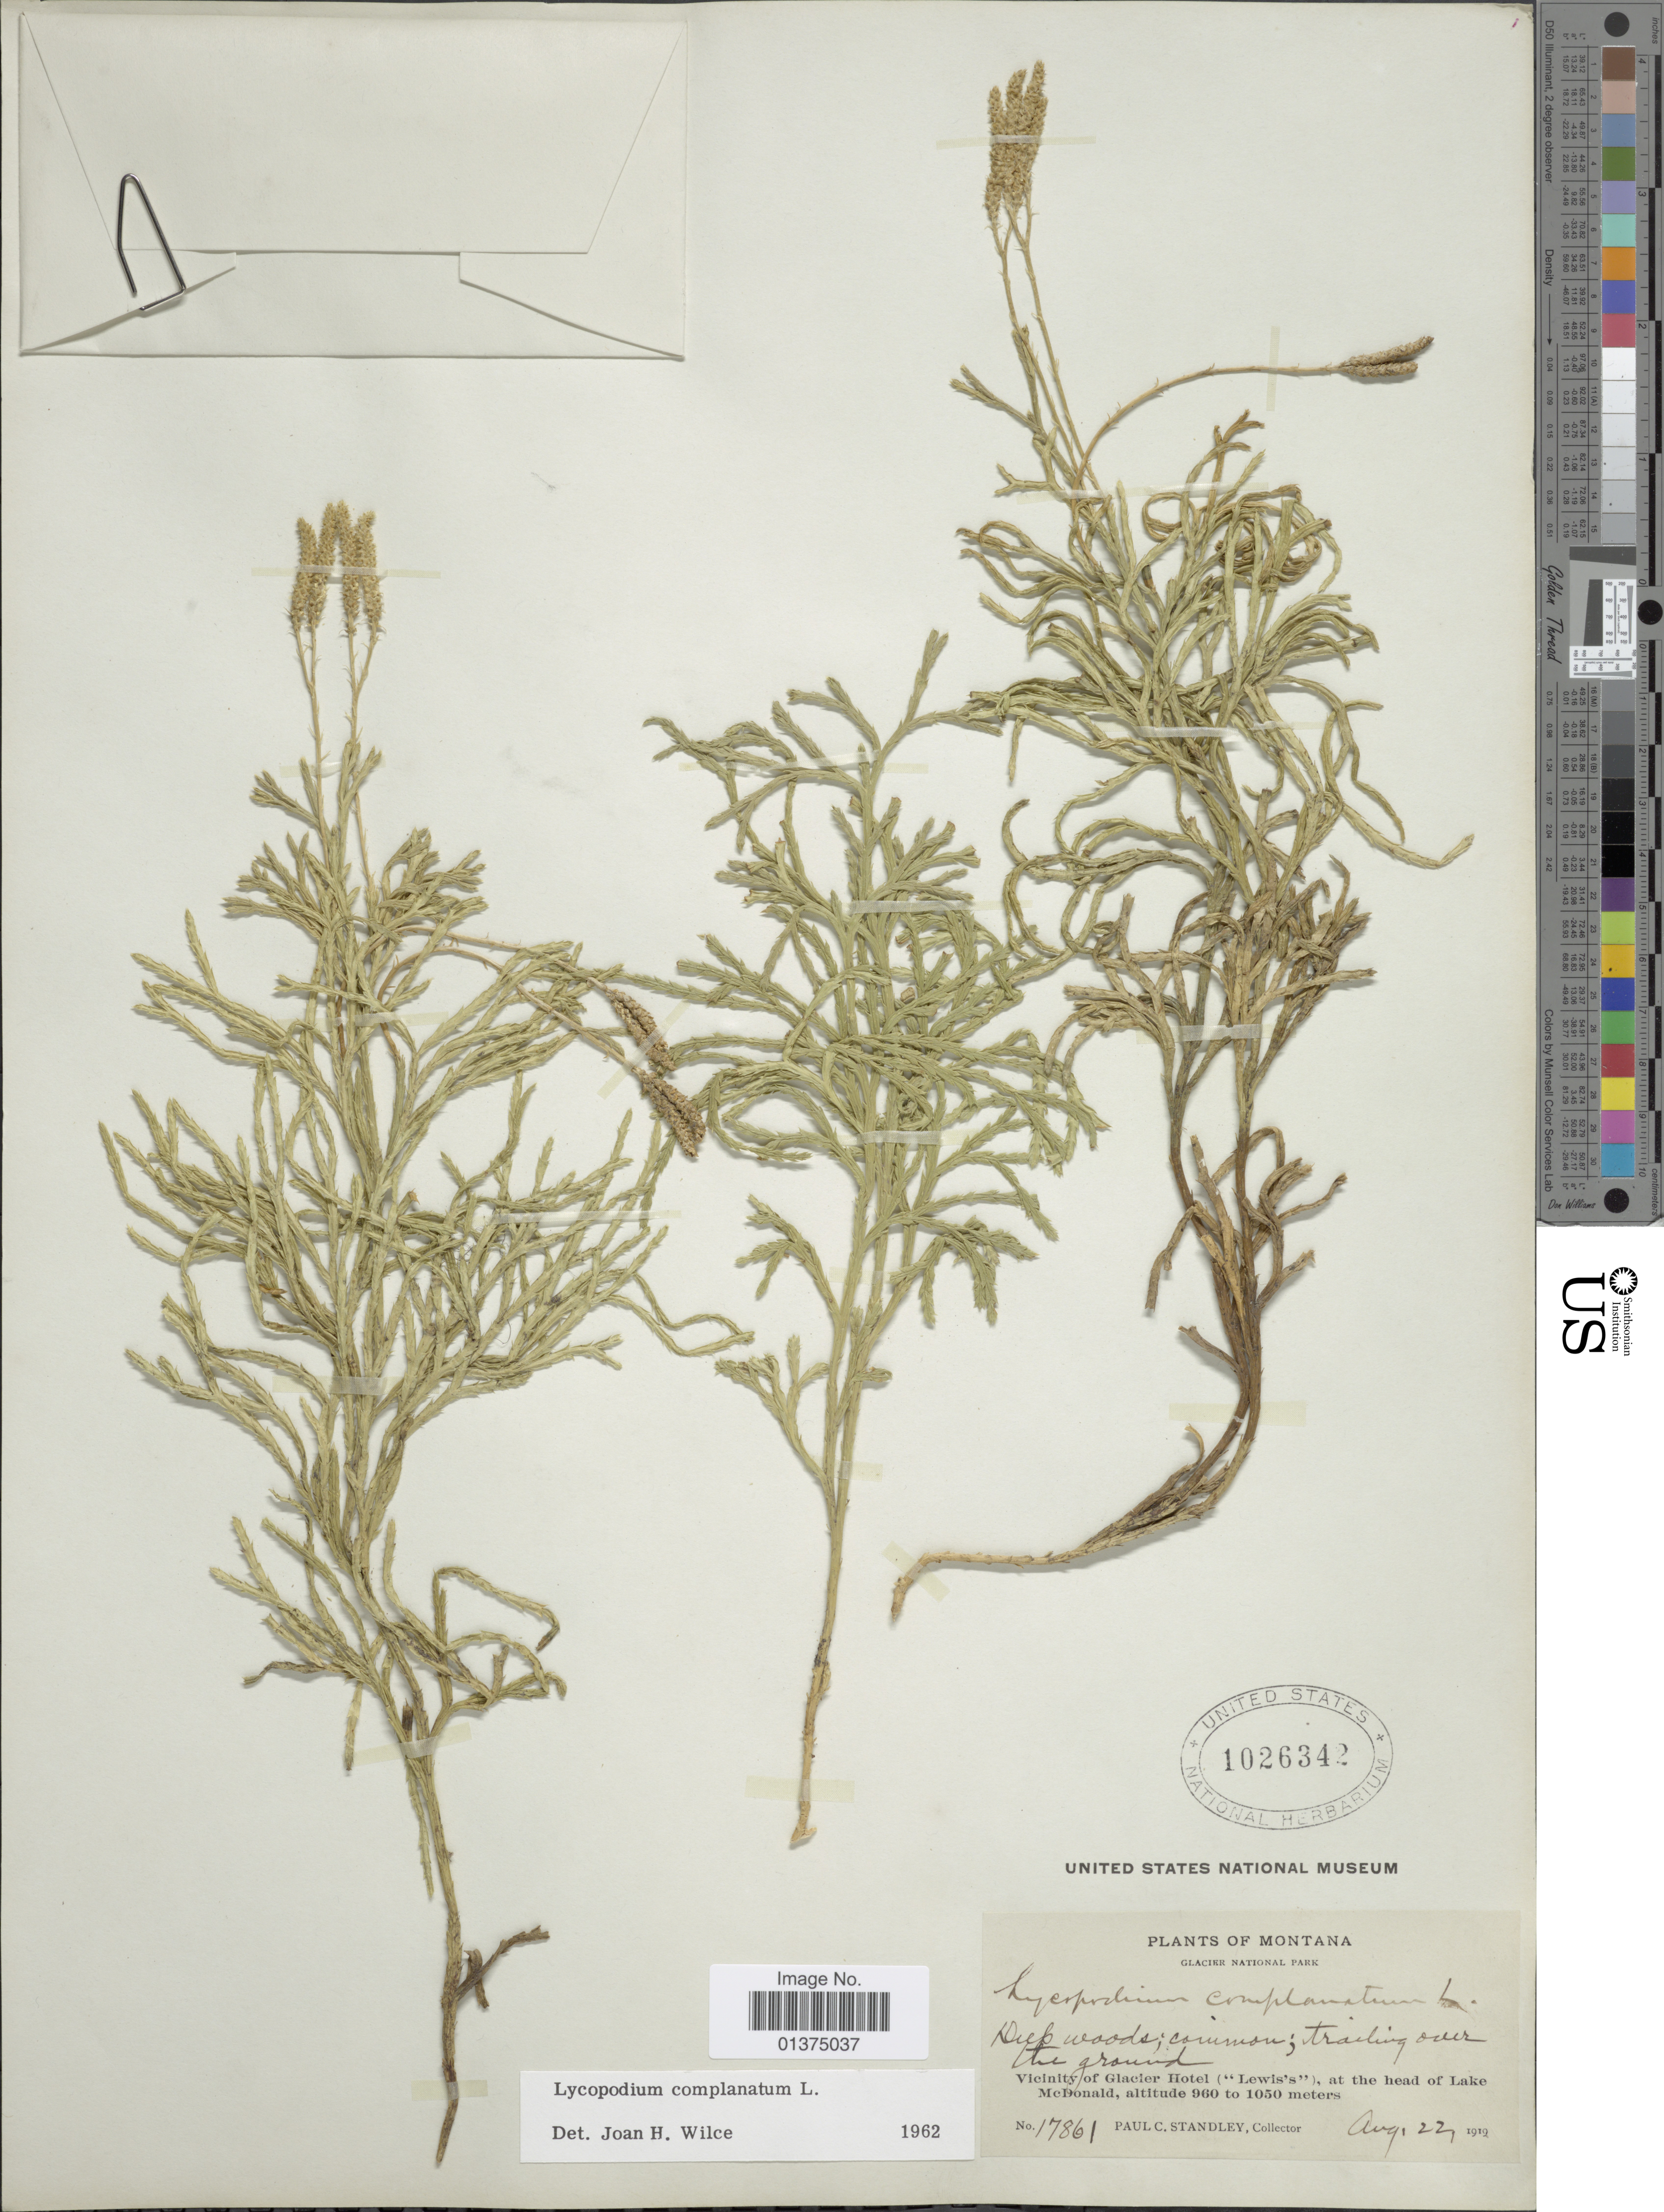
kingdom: Plantae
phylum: Tracheophyta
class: Lycopodiopsida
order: Lycopodiales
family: Lycopodiaceae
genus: Diphasiastrum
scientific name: Diphasiastrum complanatum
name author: (L.) Holub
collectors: P. C. Standley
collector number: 17861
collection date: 1919-08-22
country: United States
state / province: Montana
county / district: Flathead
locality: Glacier National Park, Vicinity of Glacier Hotel ('Lewis'), at the head of Lake McDonald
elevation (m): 960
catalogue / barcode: US 1026342